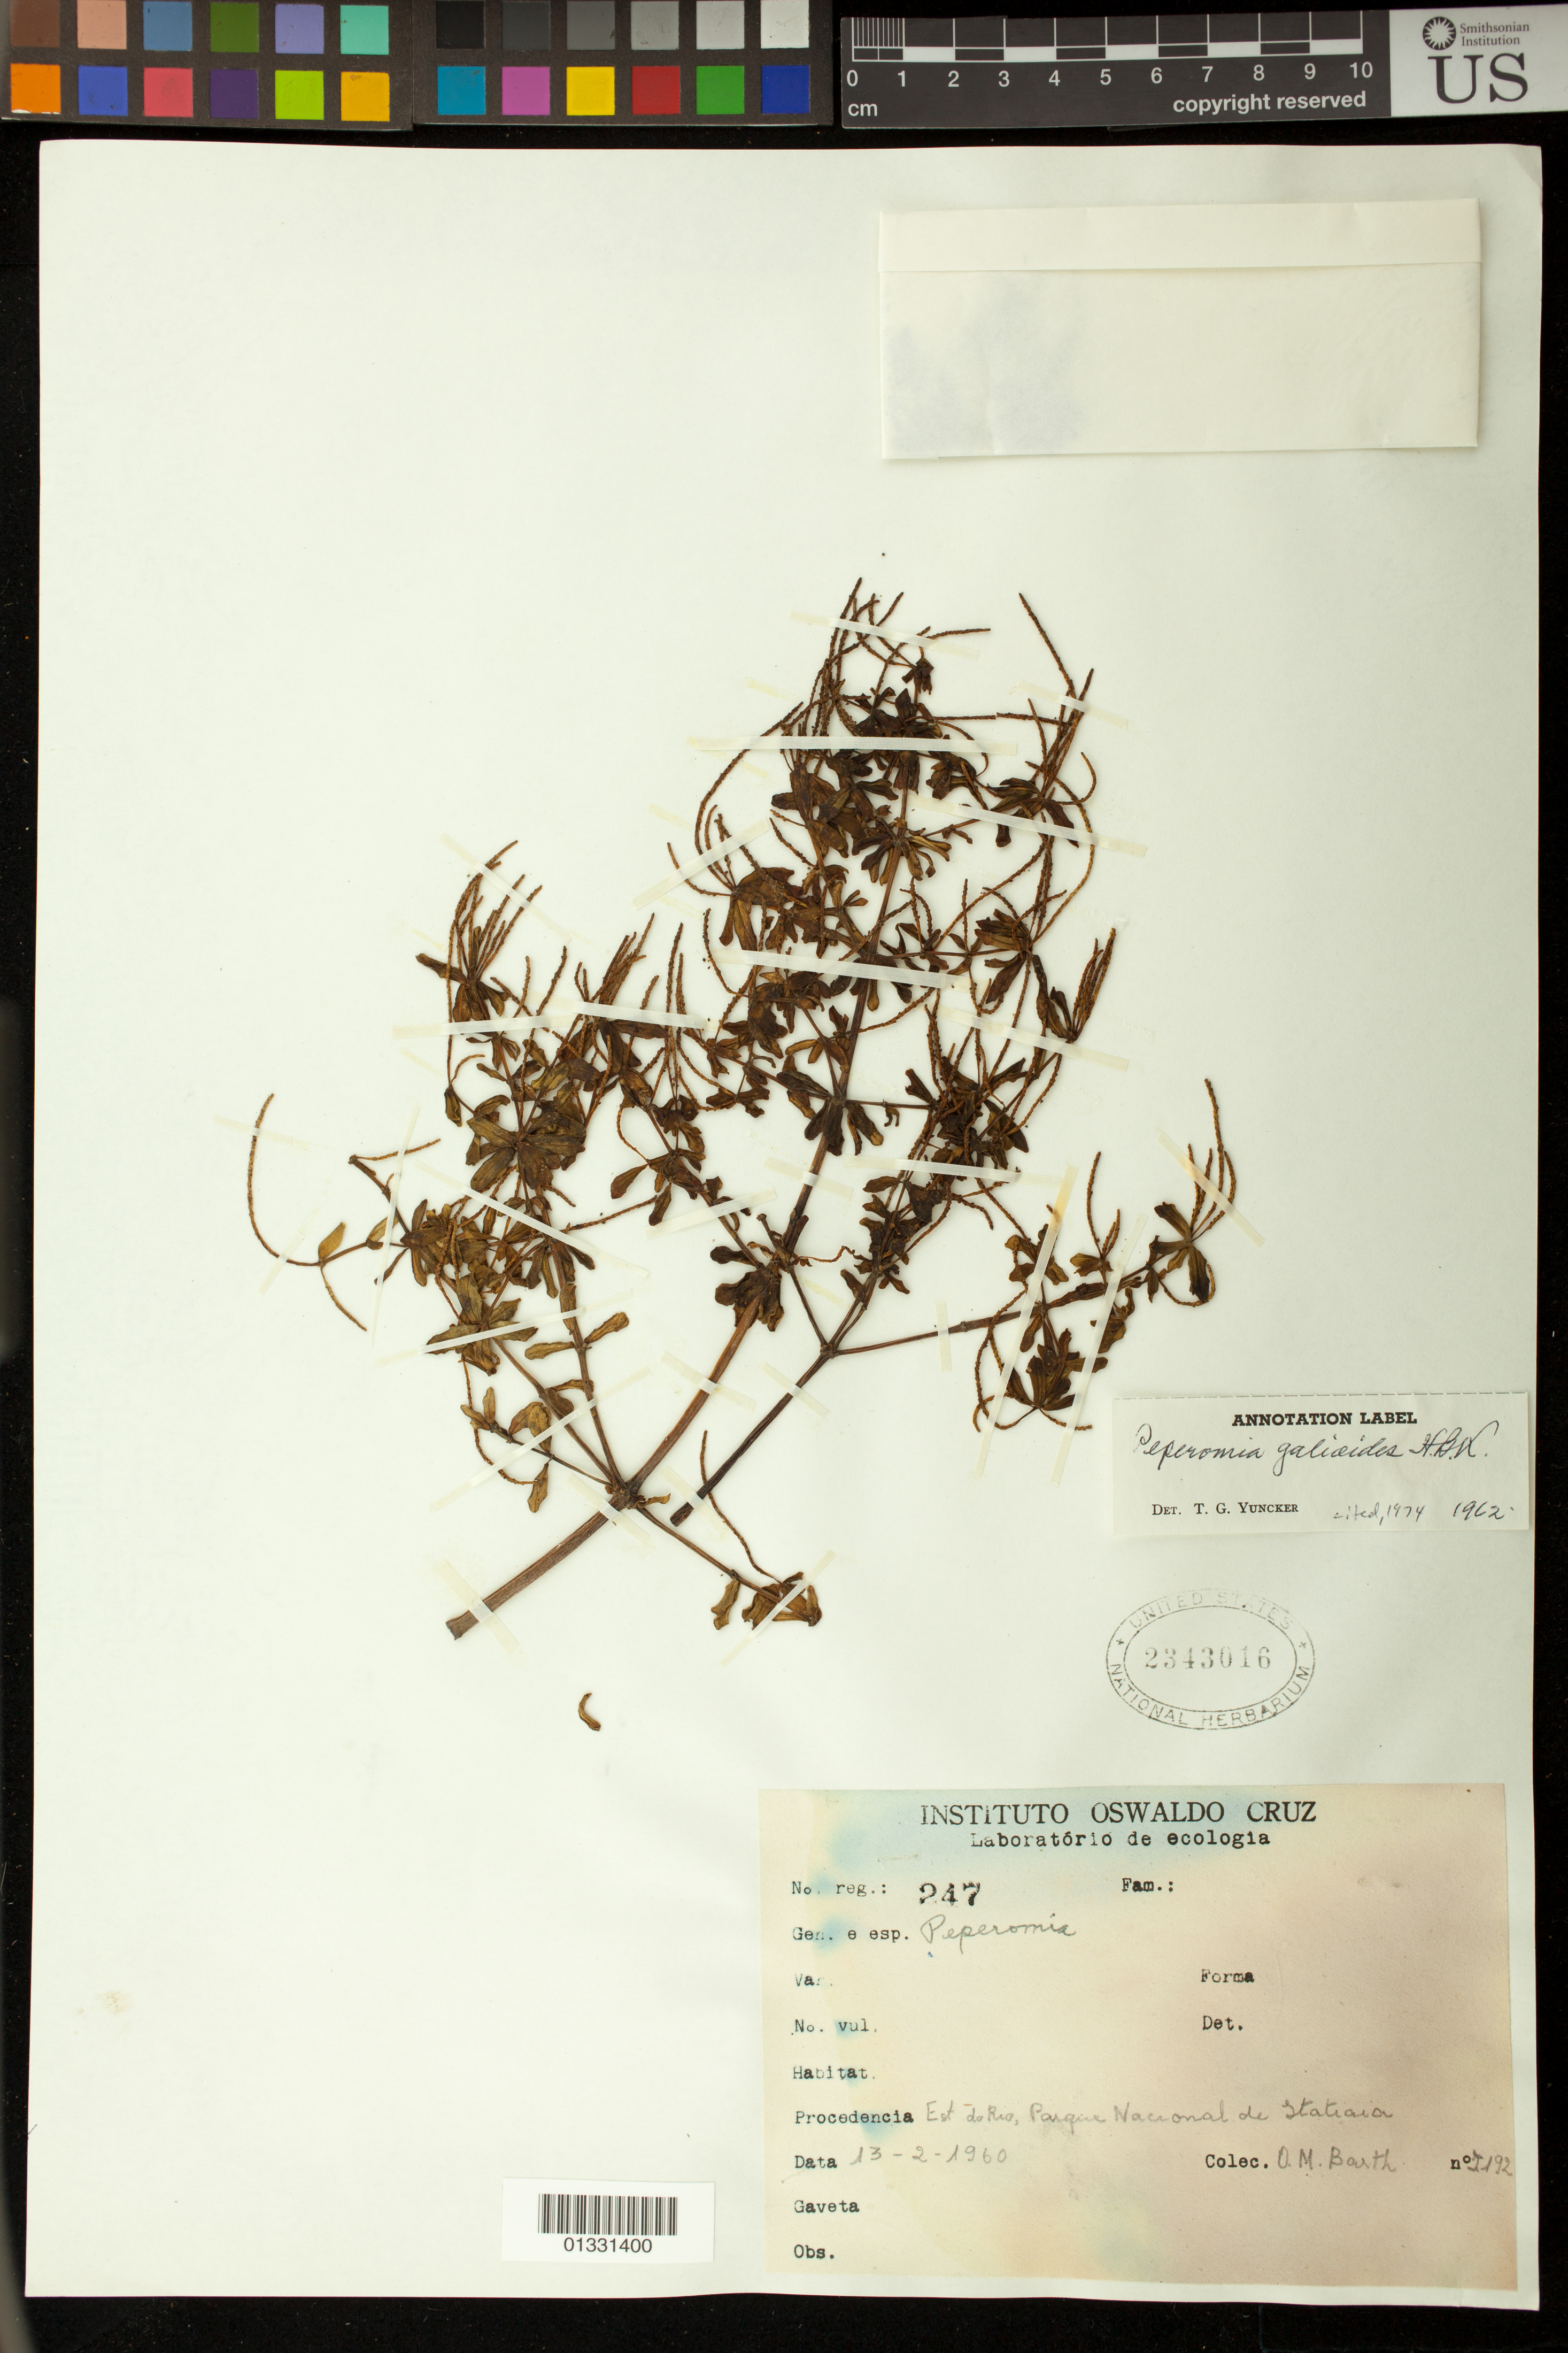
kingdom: Plantae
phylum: Tracheophyta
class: Magnoliopsida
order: Piperales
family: Piperaceae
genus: Peperomia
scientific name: Peperomia galioides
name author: Kunth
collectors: O. Barth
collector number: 2192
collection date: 1960-02-13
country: Brazil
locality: Parque Nacional de Itatiaia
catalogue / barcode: US 2343016